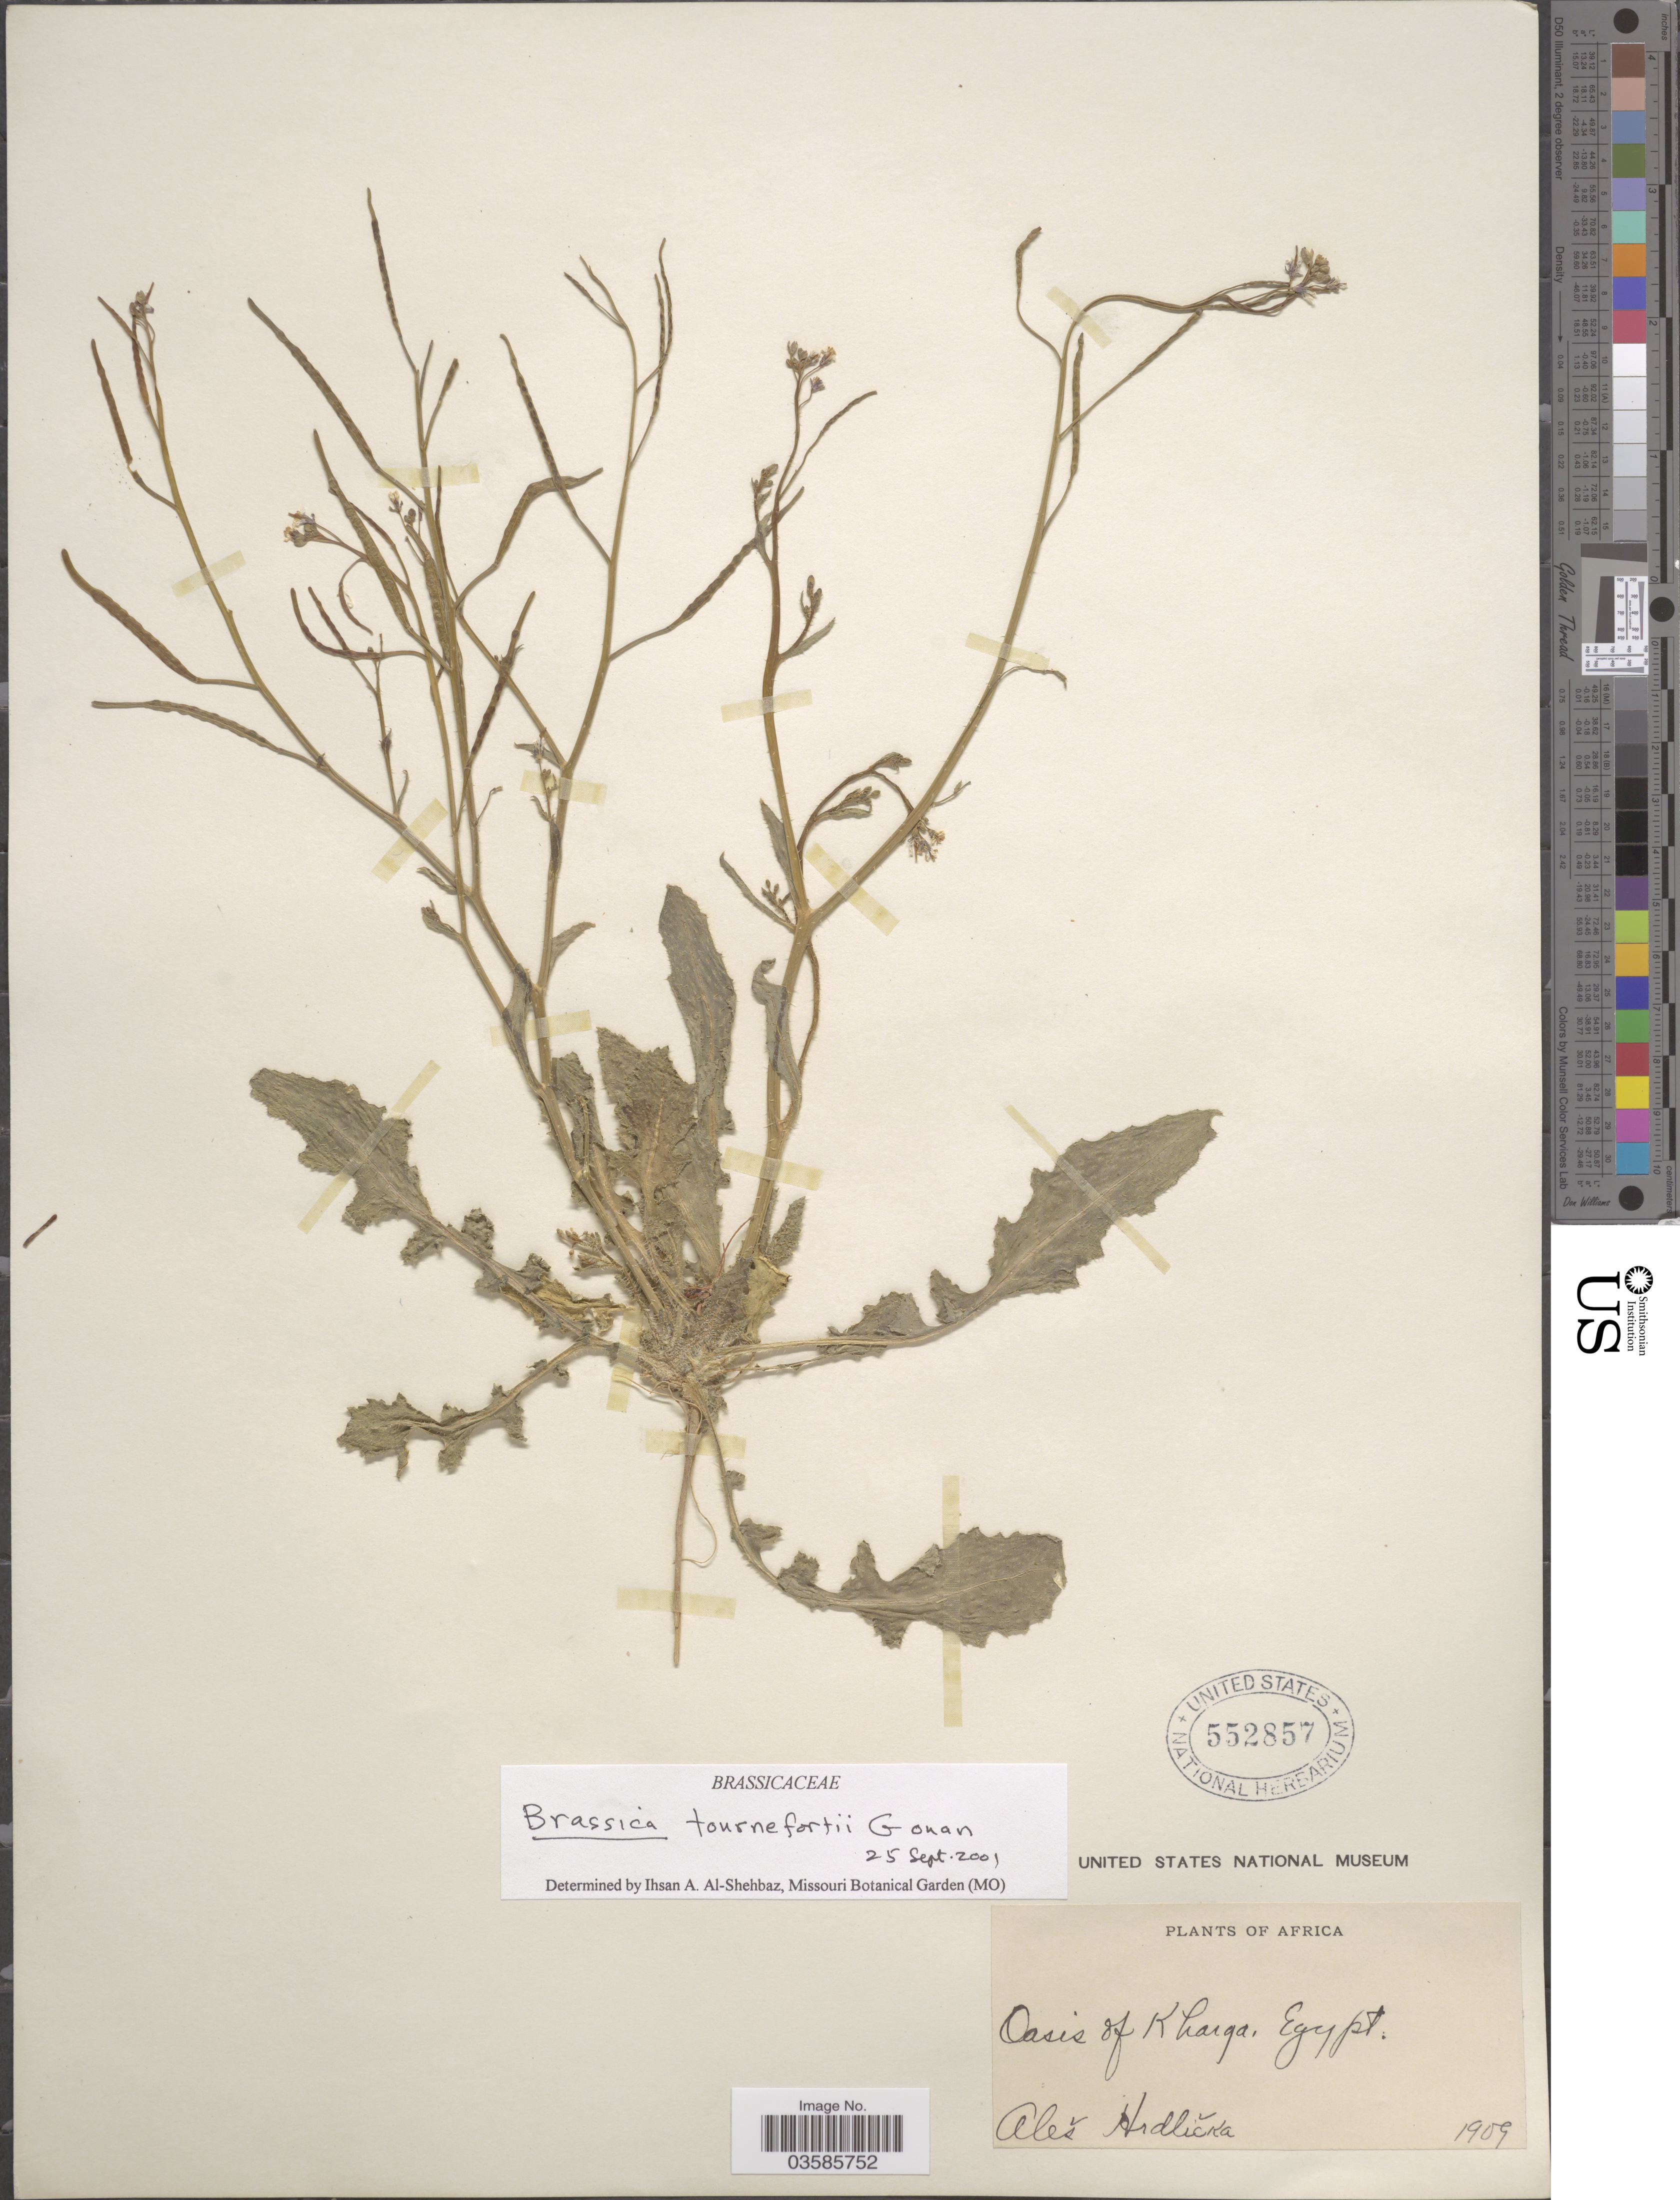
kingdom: Plantae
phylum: Tracheophyta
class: Magnoliopsida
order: Brassicales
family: Brassicaceae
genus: Brassica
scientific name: Brassica tournefortii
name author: Gouan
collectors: A. Hrdlicka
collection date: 1909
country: Egypt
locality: Oasis of Kharga.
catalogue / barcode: US 552857